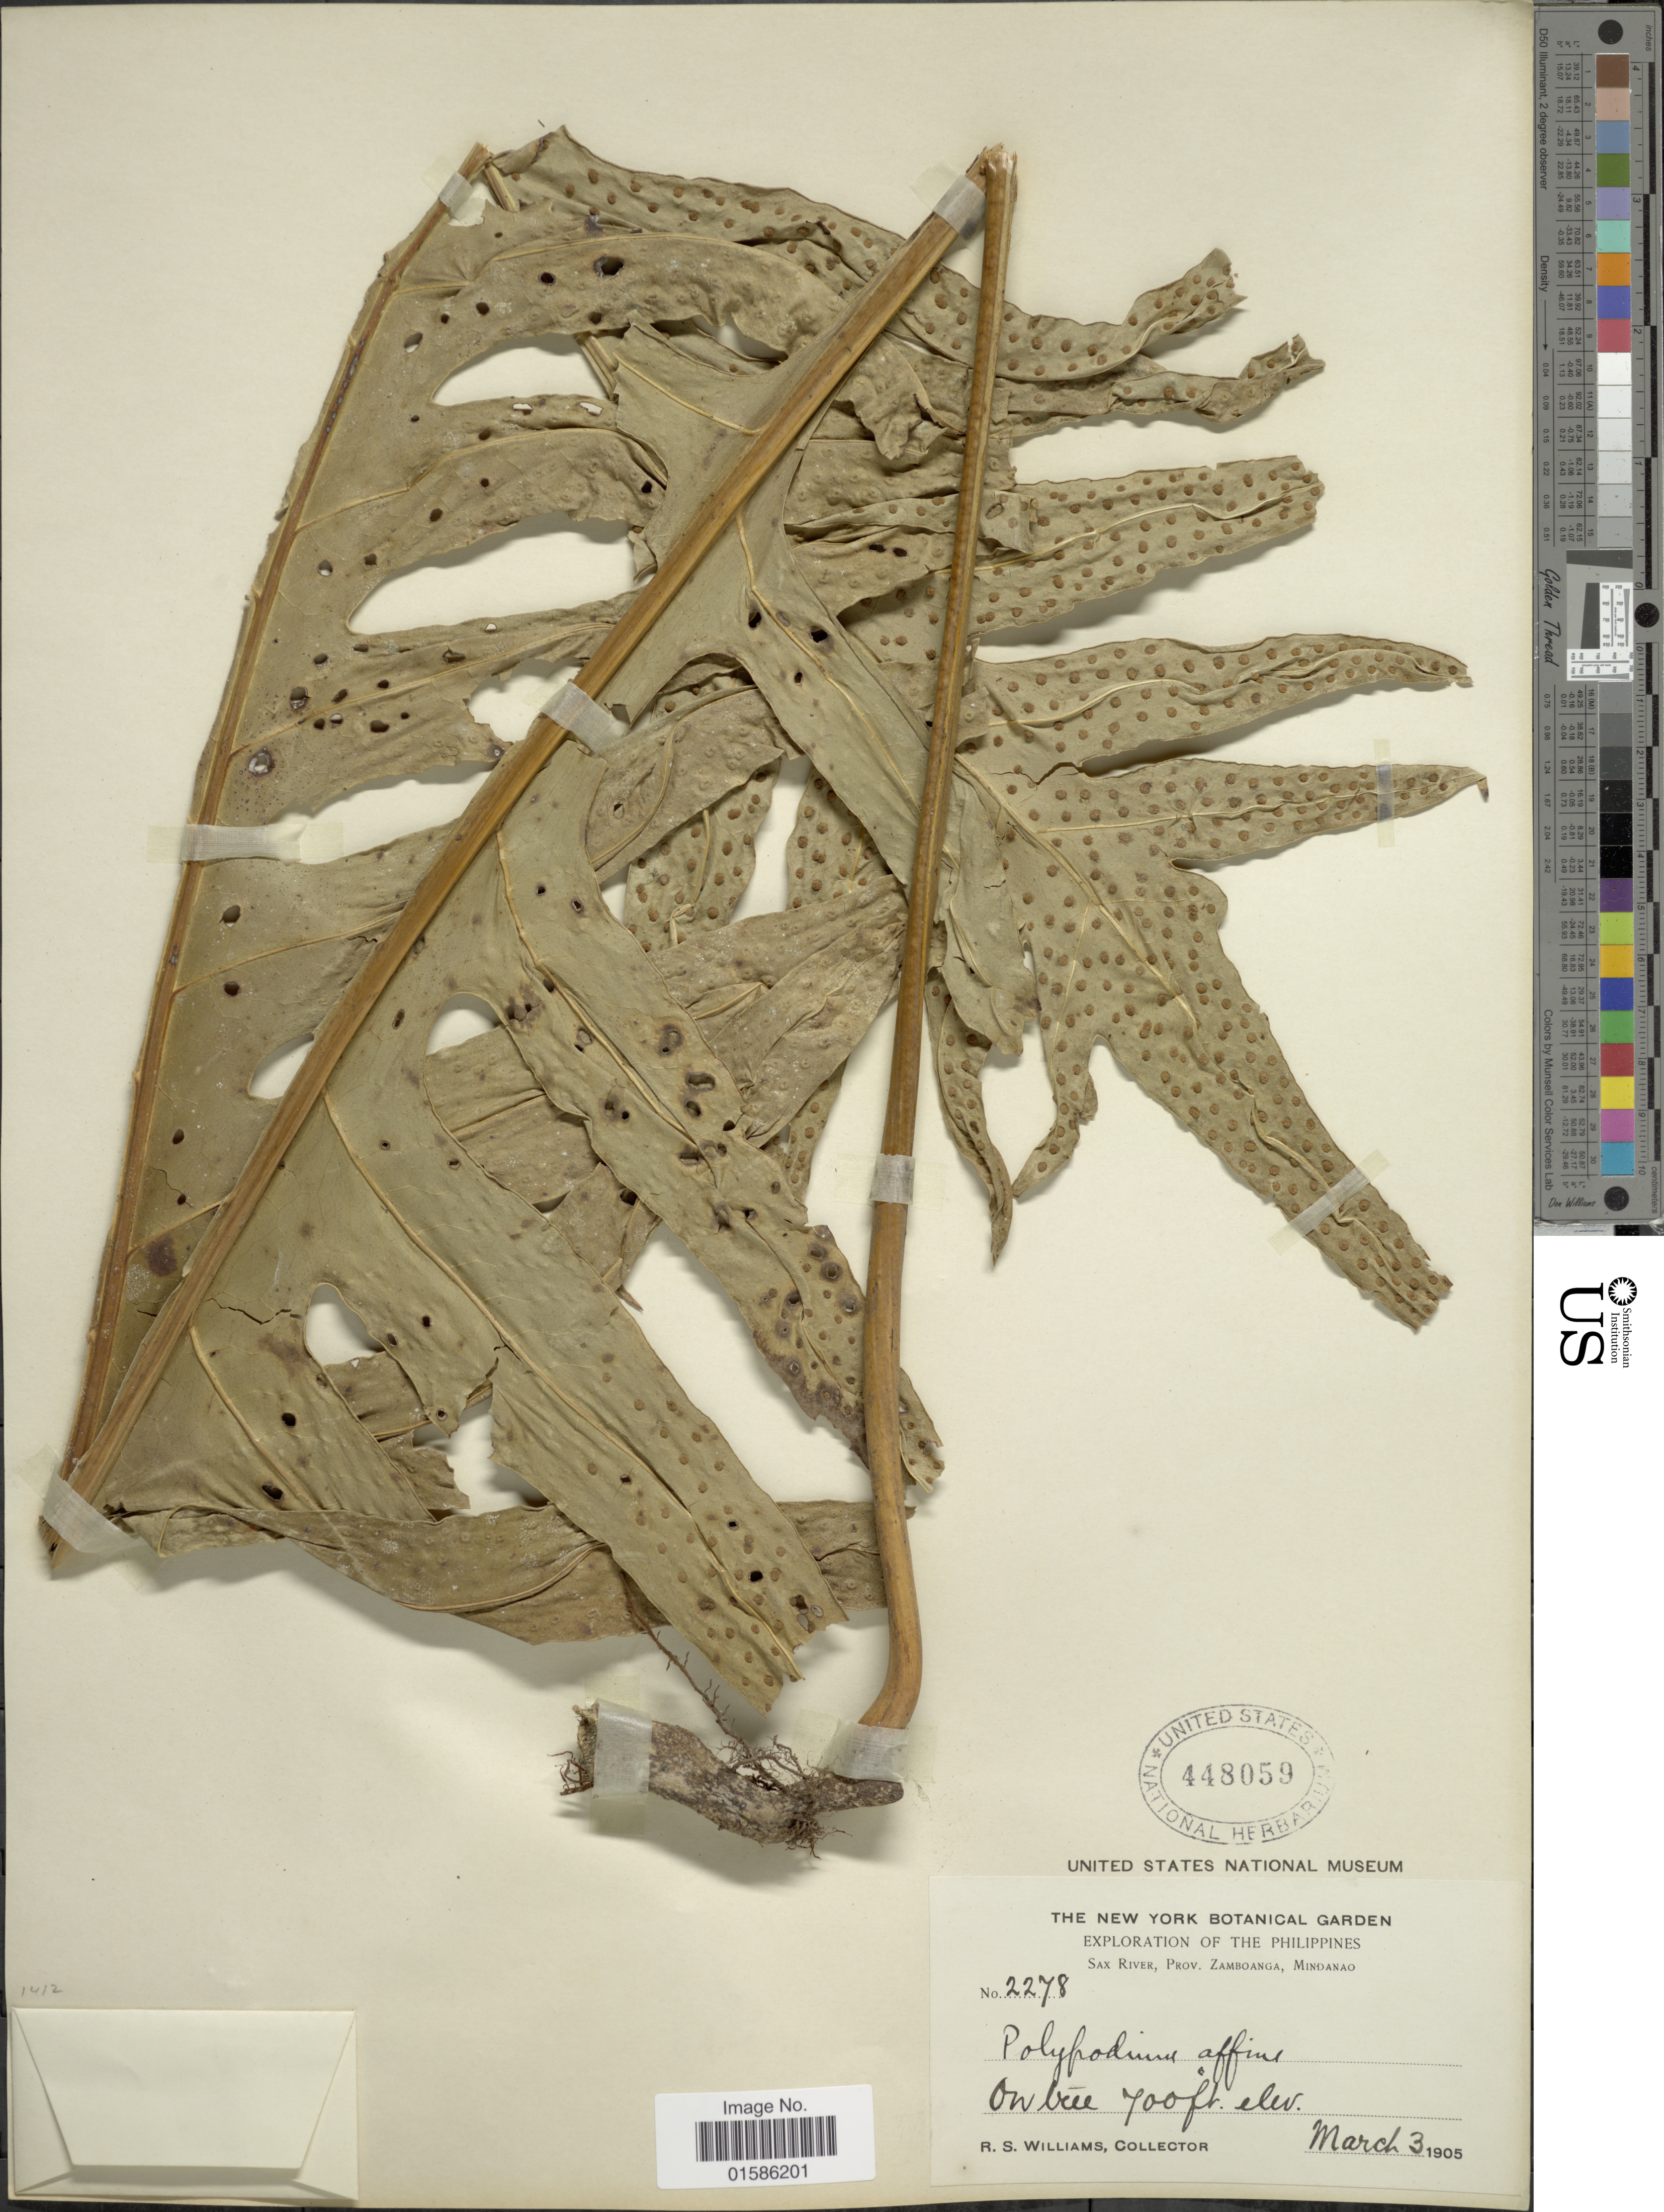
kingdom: Plantae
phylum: Tracheophyta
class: Polypodiopsida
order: Polypodiales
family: Polypodiaceae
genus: Microsorum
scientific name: Microsorum commutatum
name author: (Blume) Copel.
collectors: R. S. Williams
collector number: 2278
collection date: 1905-03-03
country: Philippines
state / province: Zamboanga Peninsula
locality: Sax River, prov. Zamboanga, Mindanao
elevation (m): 213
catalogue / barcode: US 448059